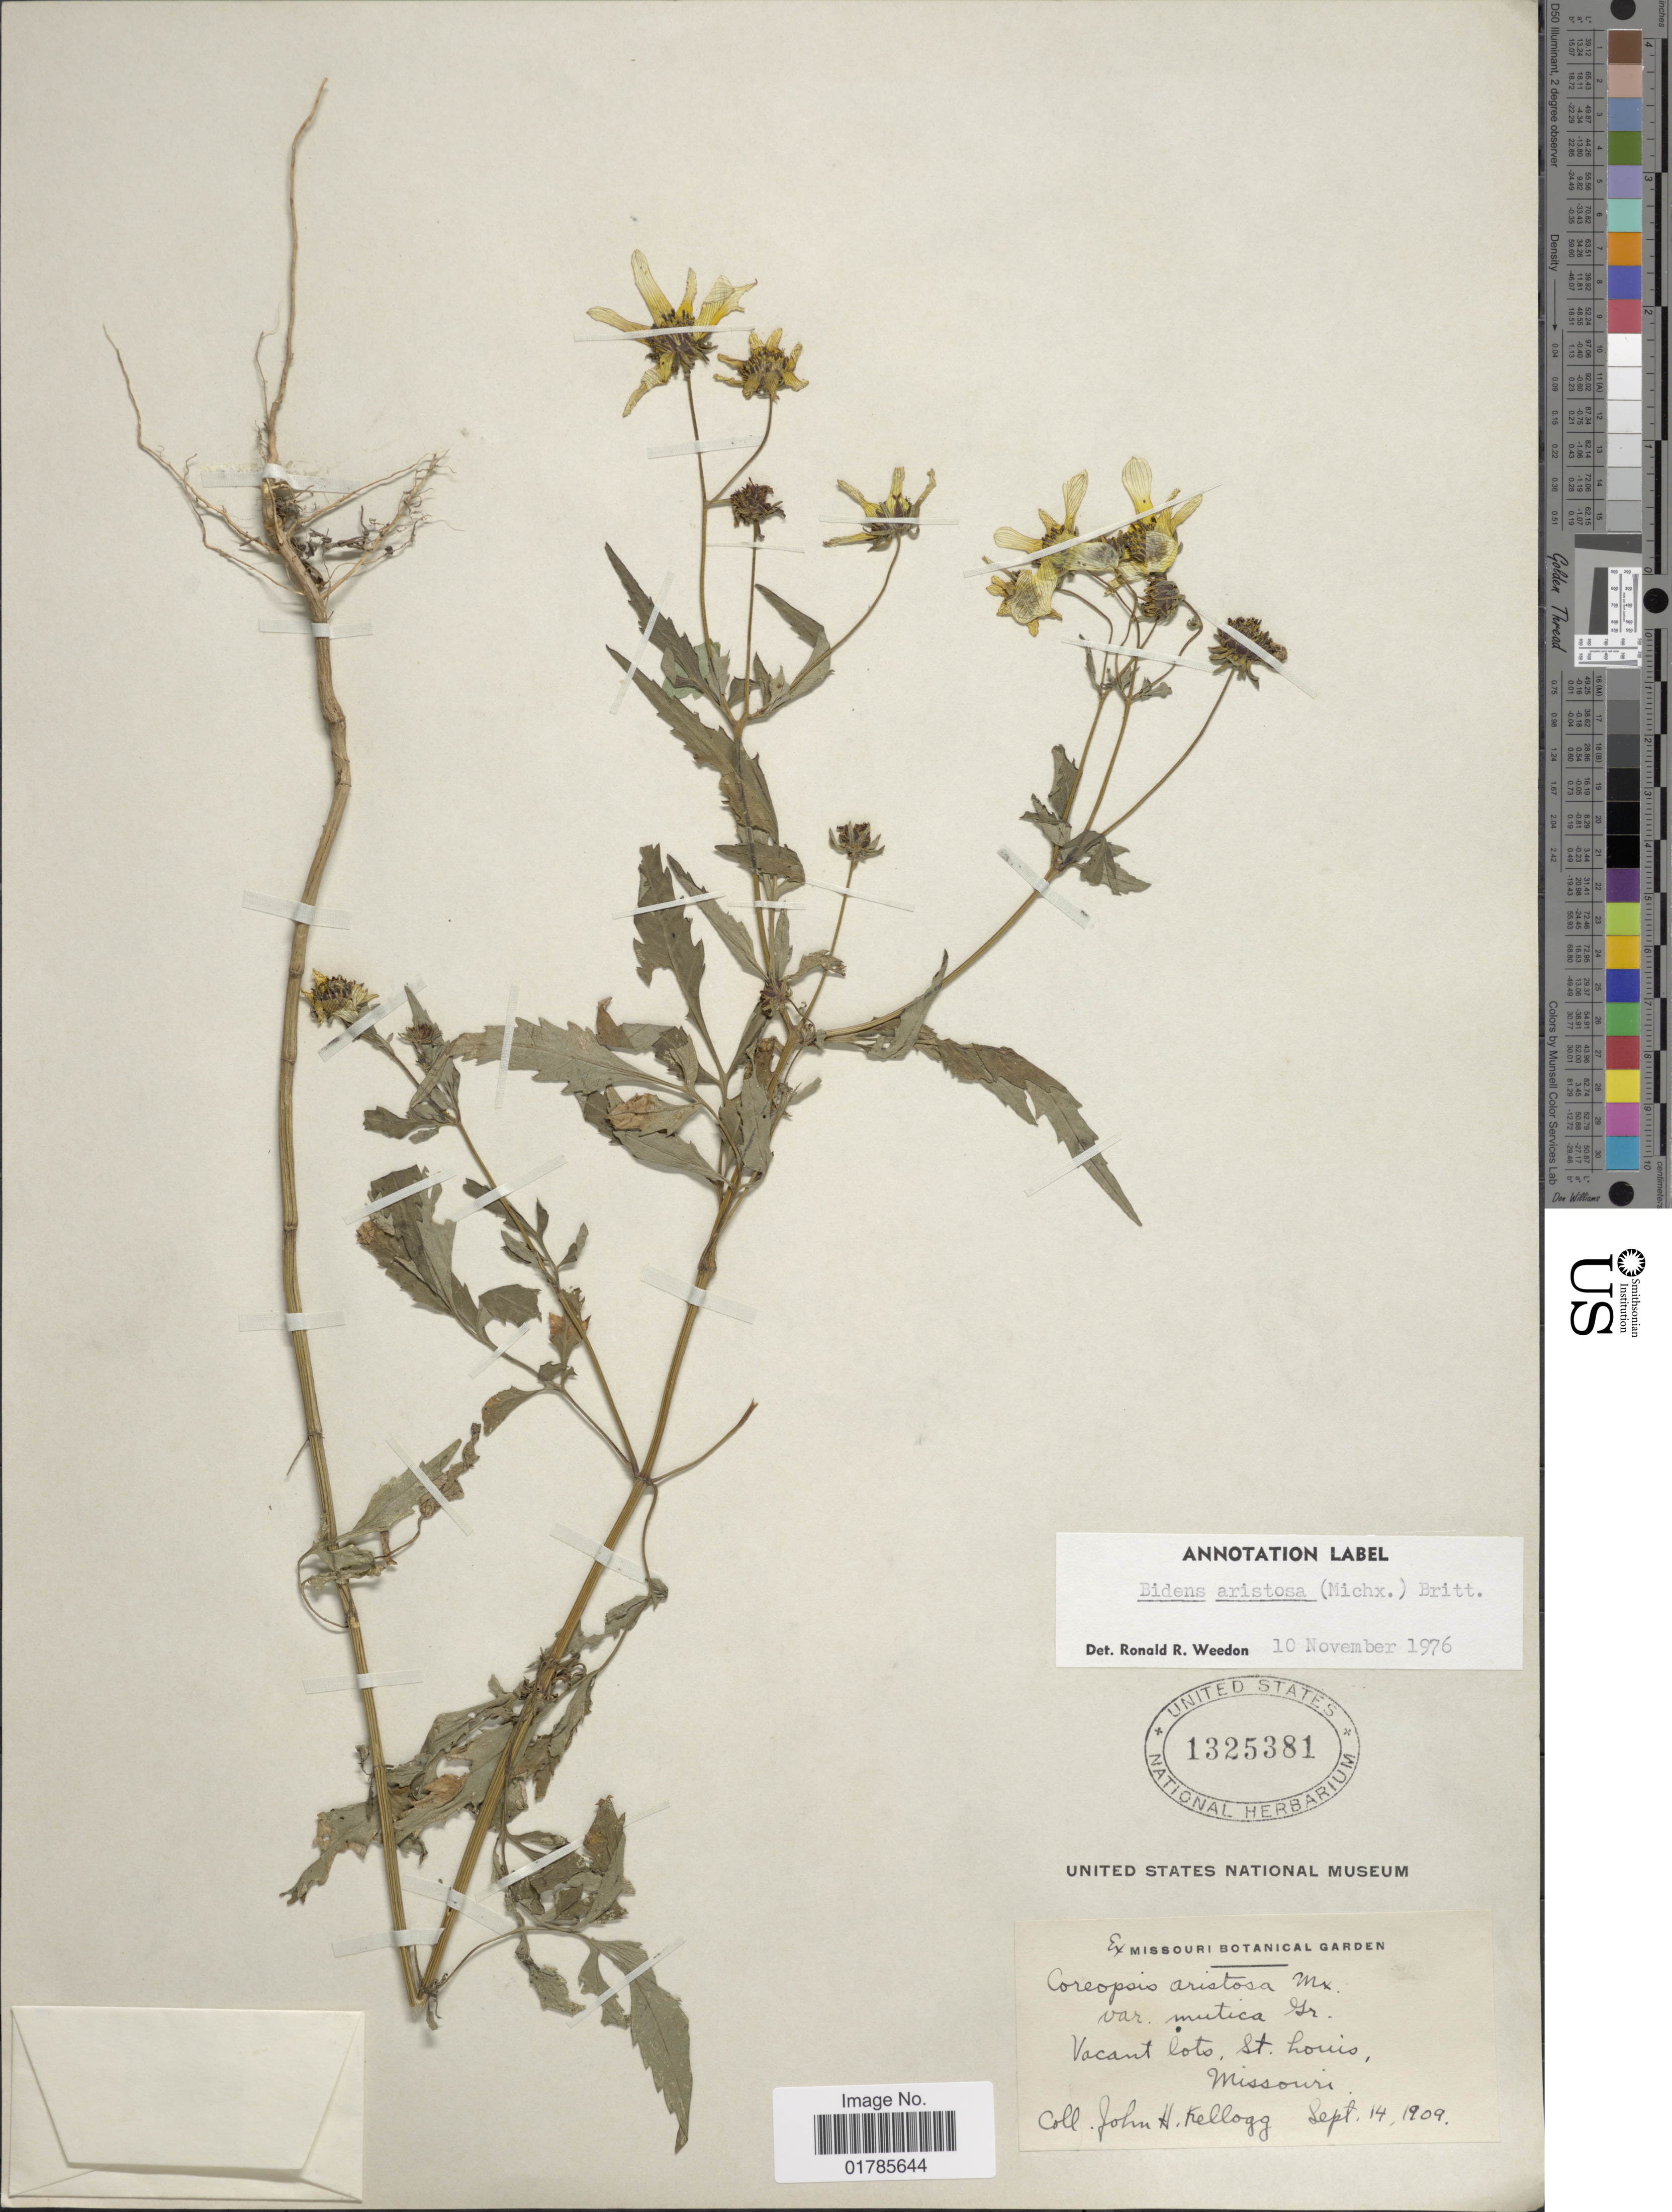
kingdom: Plantae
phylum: Tracheophyta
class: Magnoliopsida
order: Asterales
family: Asteraceae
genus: Bidens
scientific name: Bidens aristosa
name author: (Michx.) Britton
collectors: J. H. Kellogg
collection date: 1909-09-14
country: United States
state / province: Missouri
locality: Vacant lots, St. Louis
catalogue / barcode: US 1325381